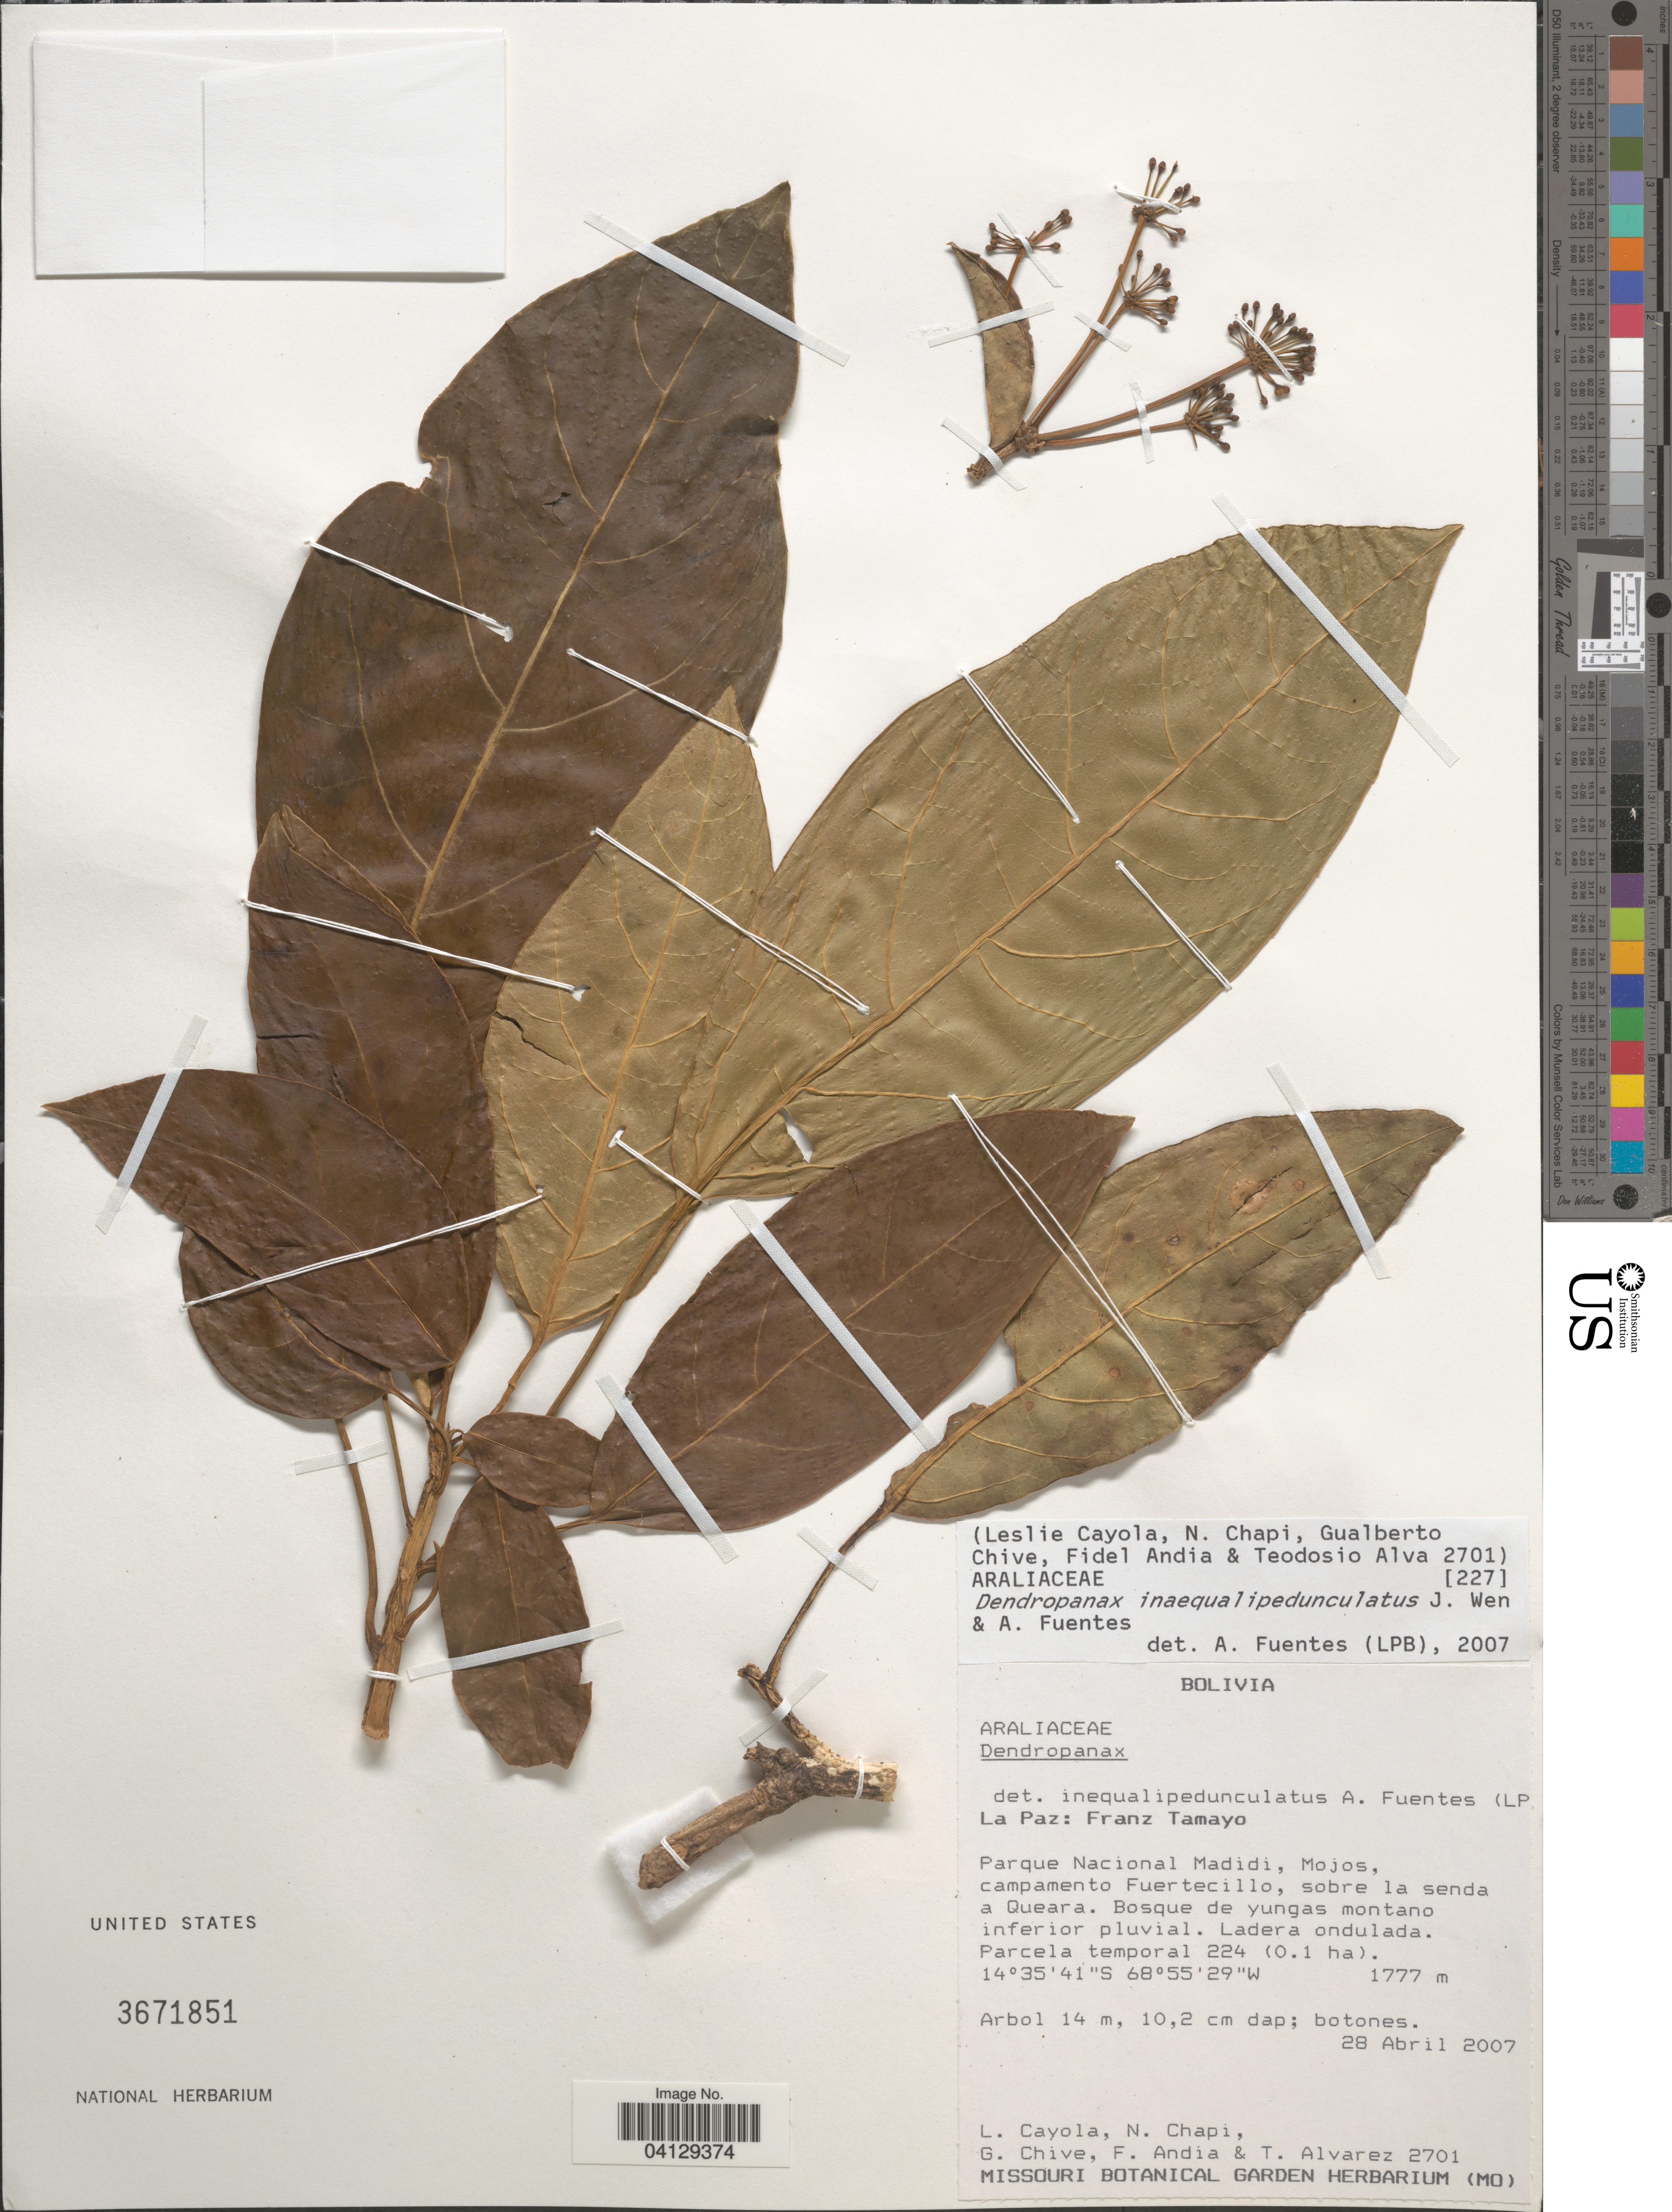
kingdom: Plantae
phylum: Tracheophyta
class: Magnoliopsida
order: Apiales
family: Araliaceae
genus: Dendropanax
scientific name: Dendropanax inaequalipedunculatus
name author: J. Wen & A. Fuentes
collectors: L. Cayola, N. Chapi, G. Chive, F. Andia & T. Alvarez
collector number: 2701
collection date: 2007-04-28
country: Bolivia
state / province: La Paz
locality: Franz Tamayo. Parque Nacional Madidi, Mojos, campamento Fuertecillo.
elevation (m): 1777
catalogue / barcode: US 3671851